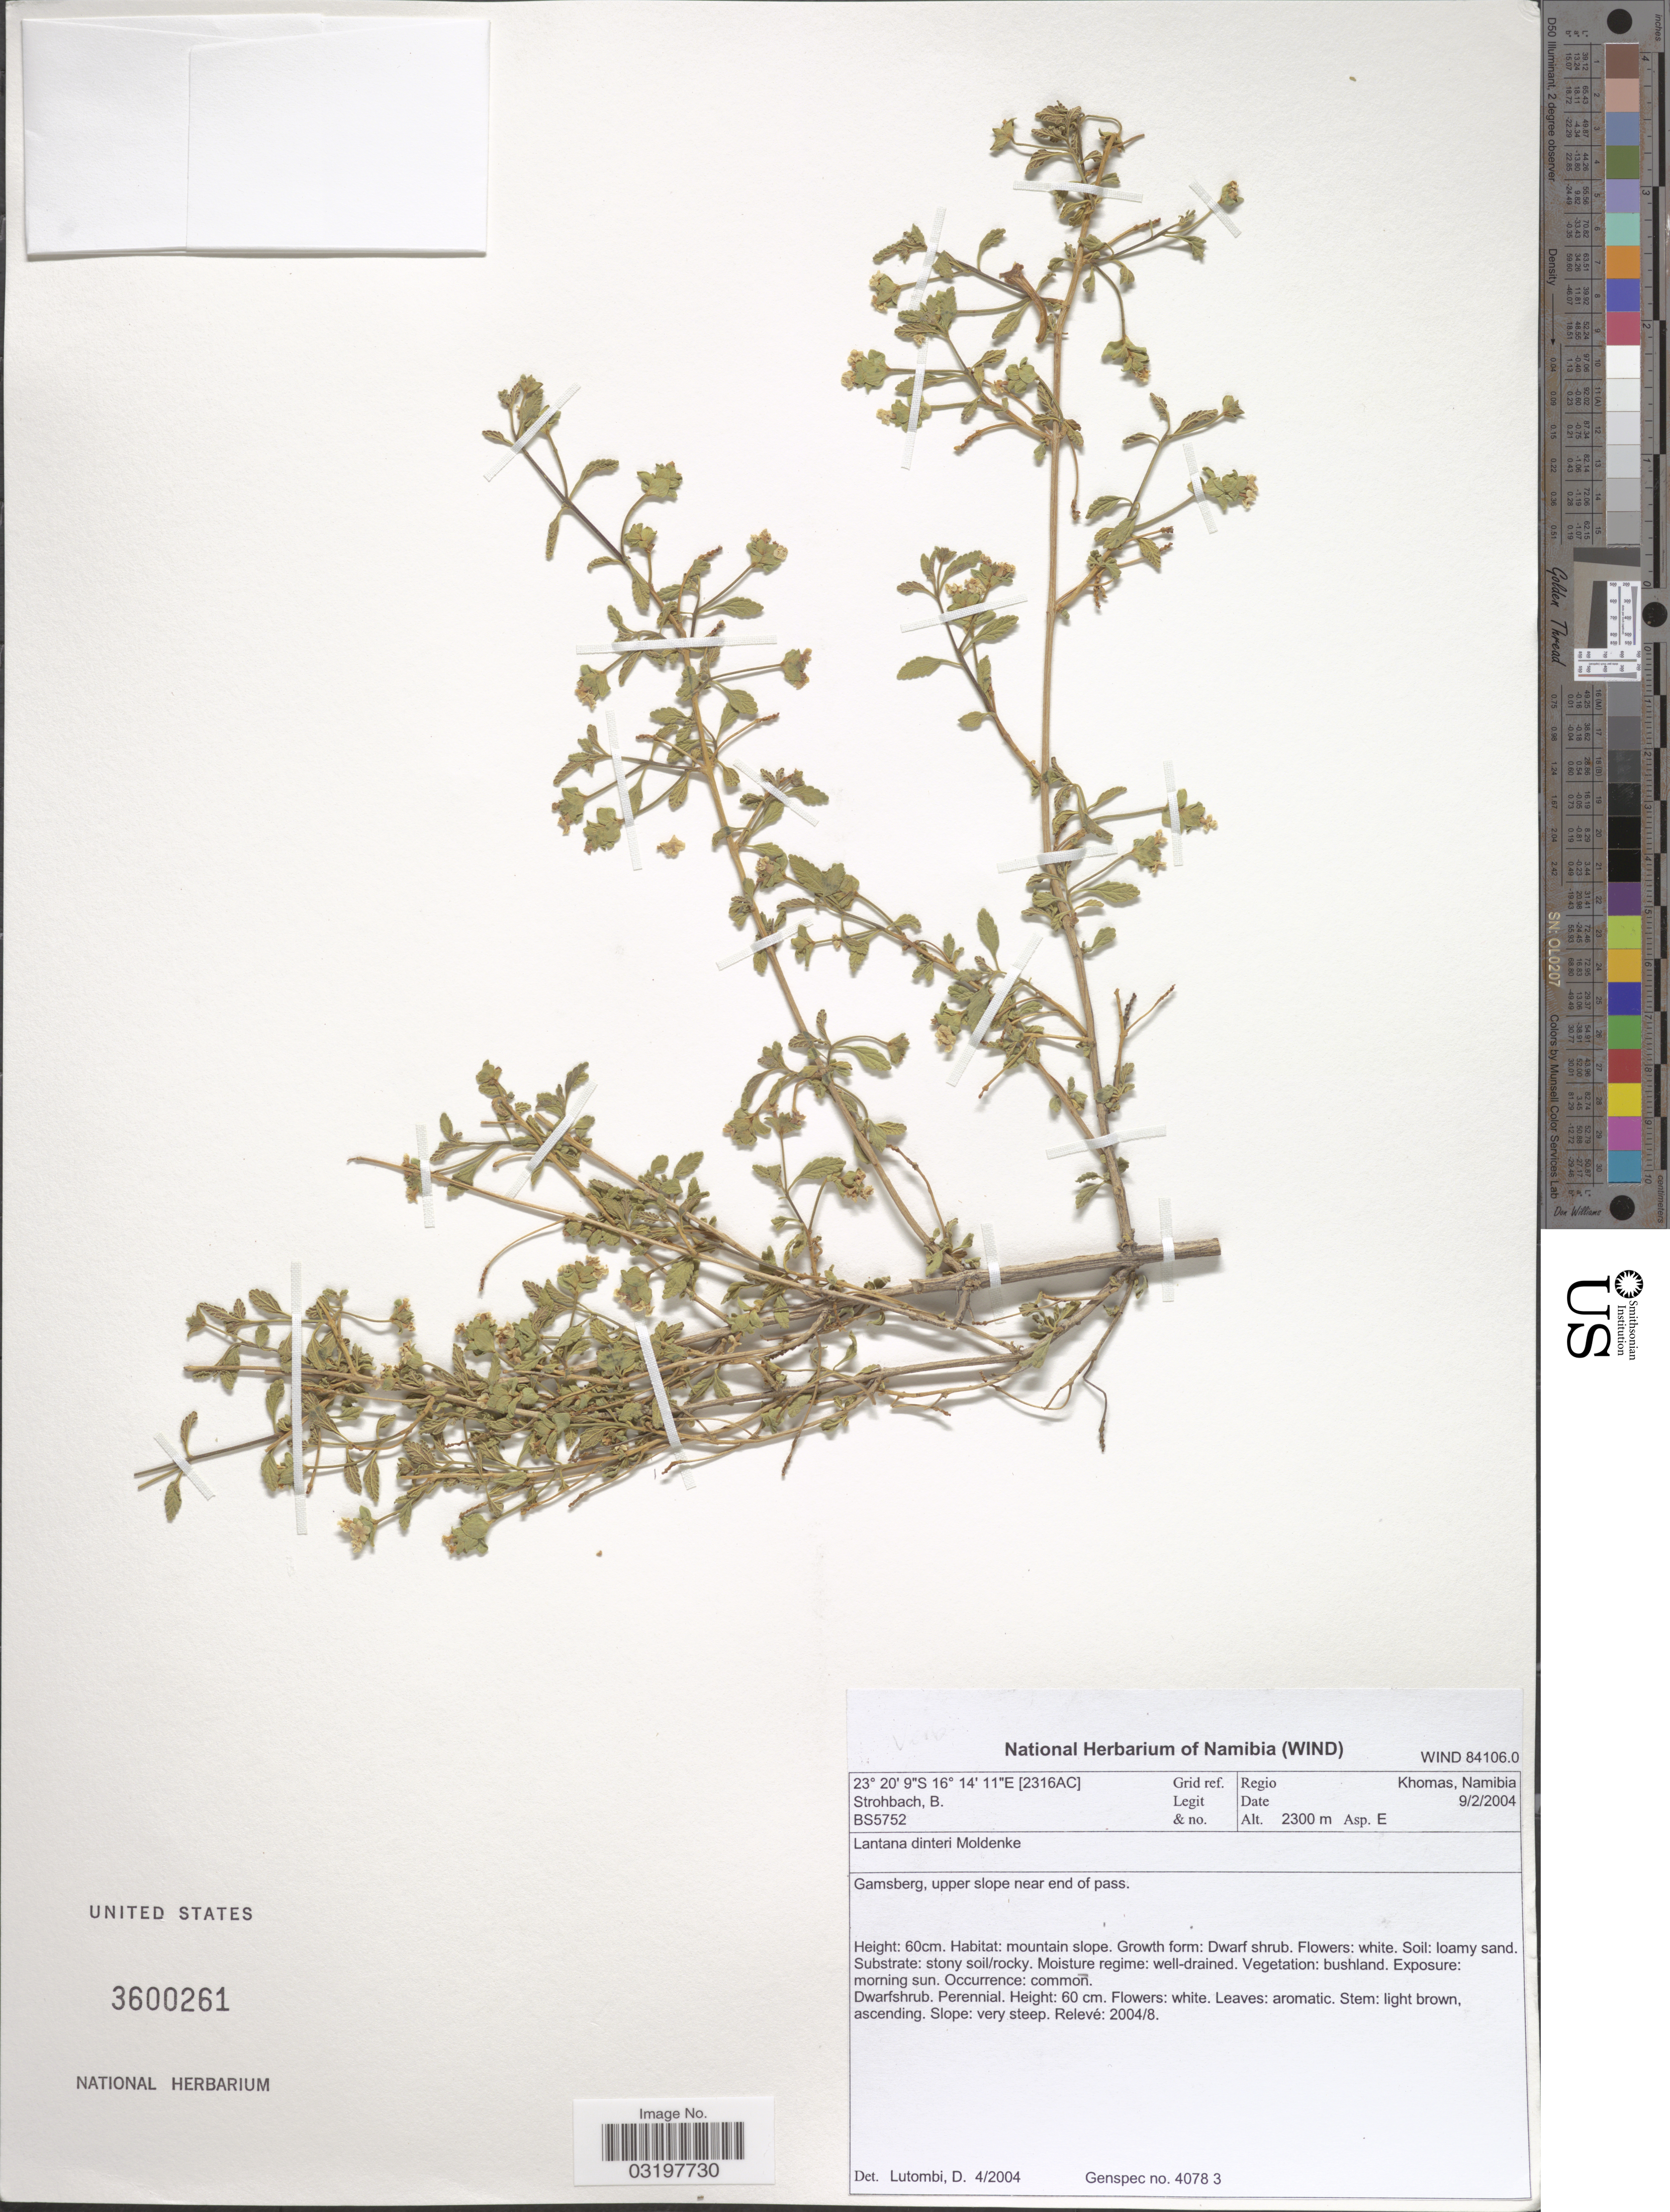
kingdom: Plantae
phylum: Tracheophyta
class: Magnoliopsida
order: Lamiales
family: Verbenaceae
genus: Lantana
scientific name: Lantana dinteri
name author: Moldenke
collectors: B. Strohbach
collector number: BS5752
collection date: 2004-02-09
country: Namibia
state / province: Khomas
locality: [2316AC] Grid ref., Regio Khomas, Namibia, Gamsberg, upper slope near end of pass.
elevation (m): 2300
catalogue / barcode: US 3600261